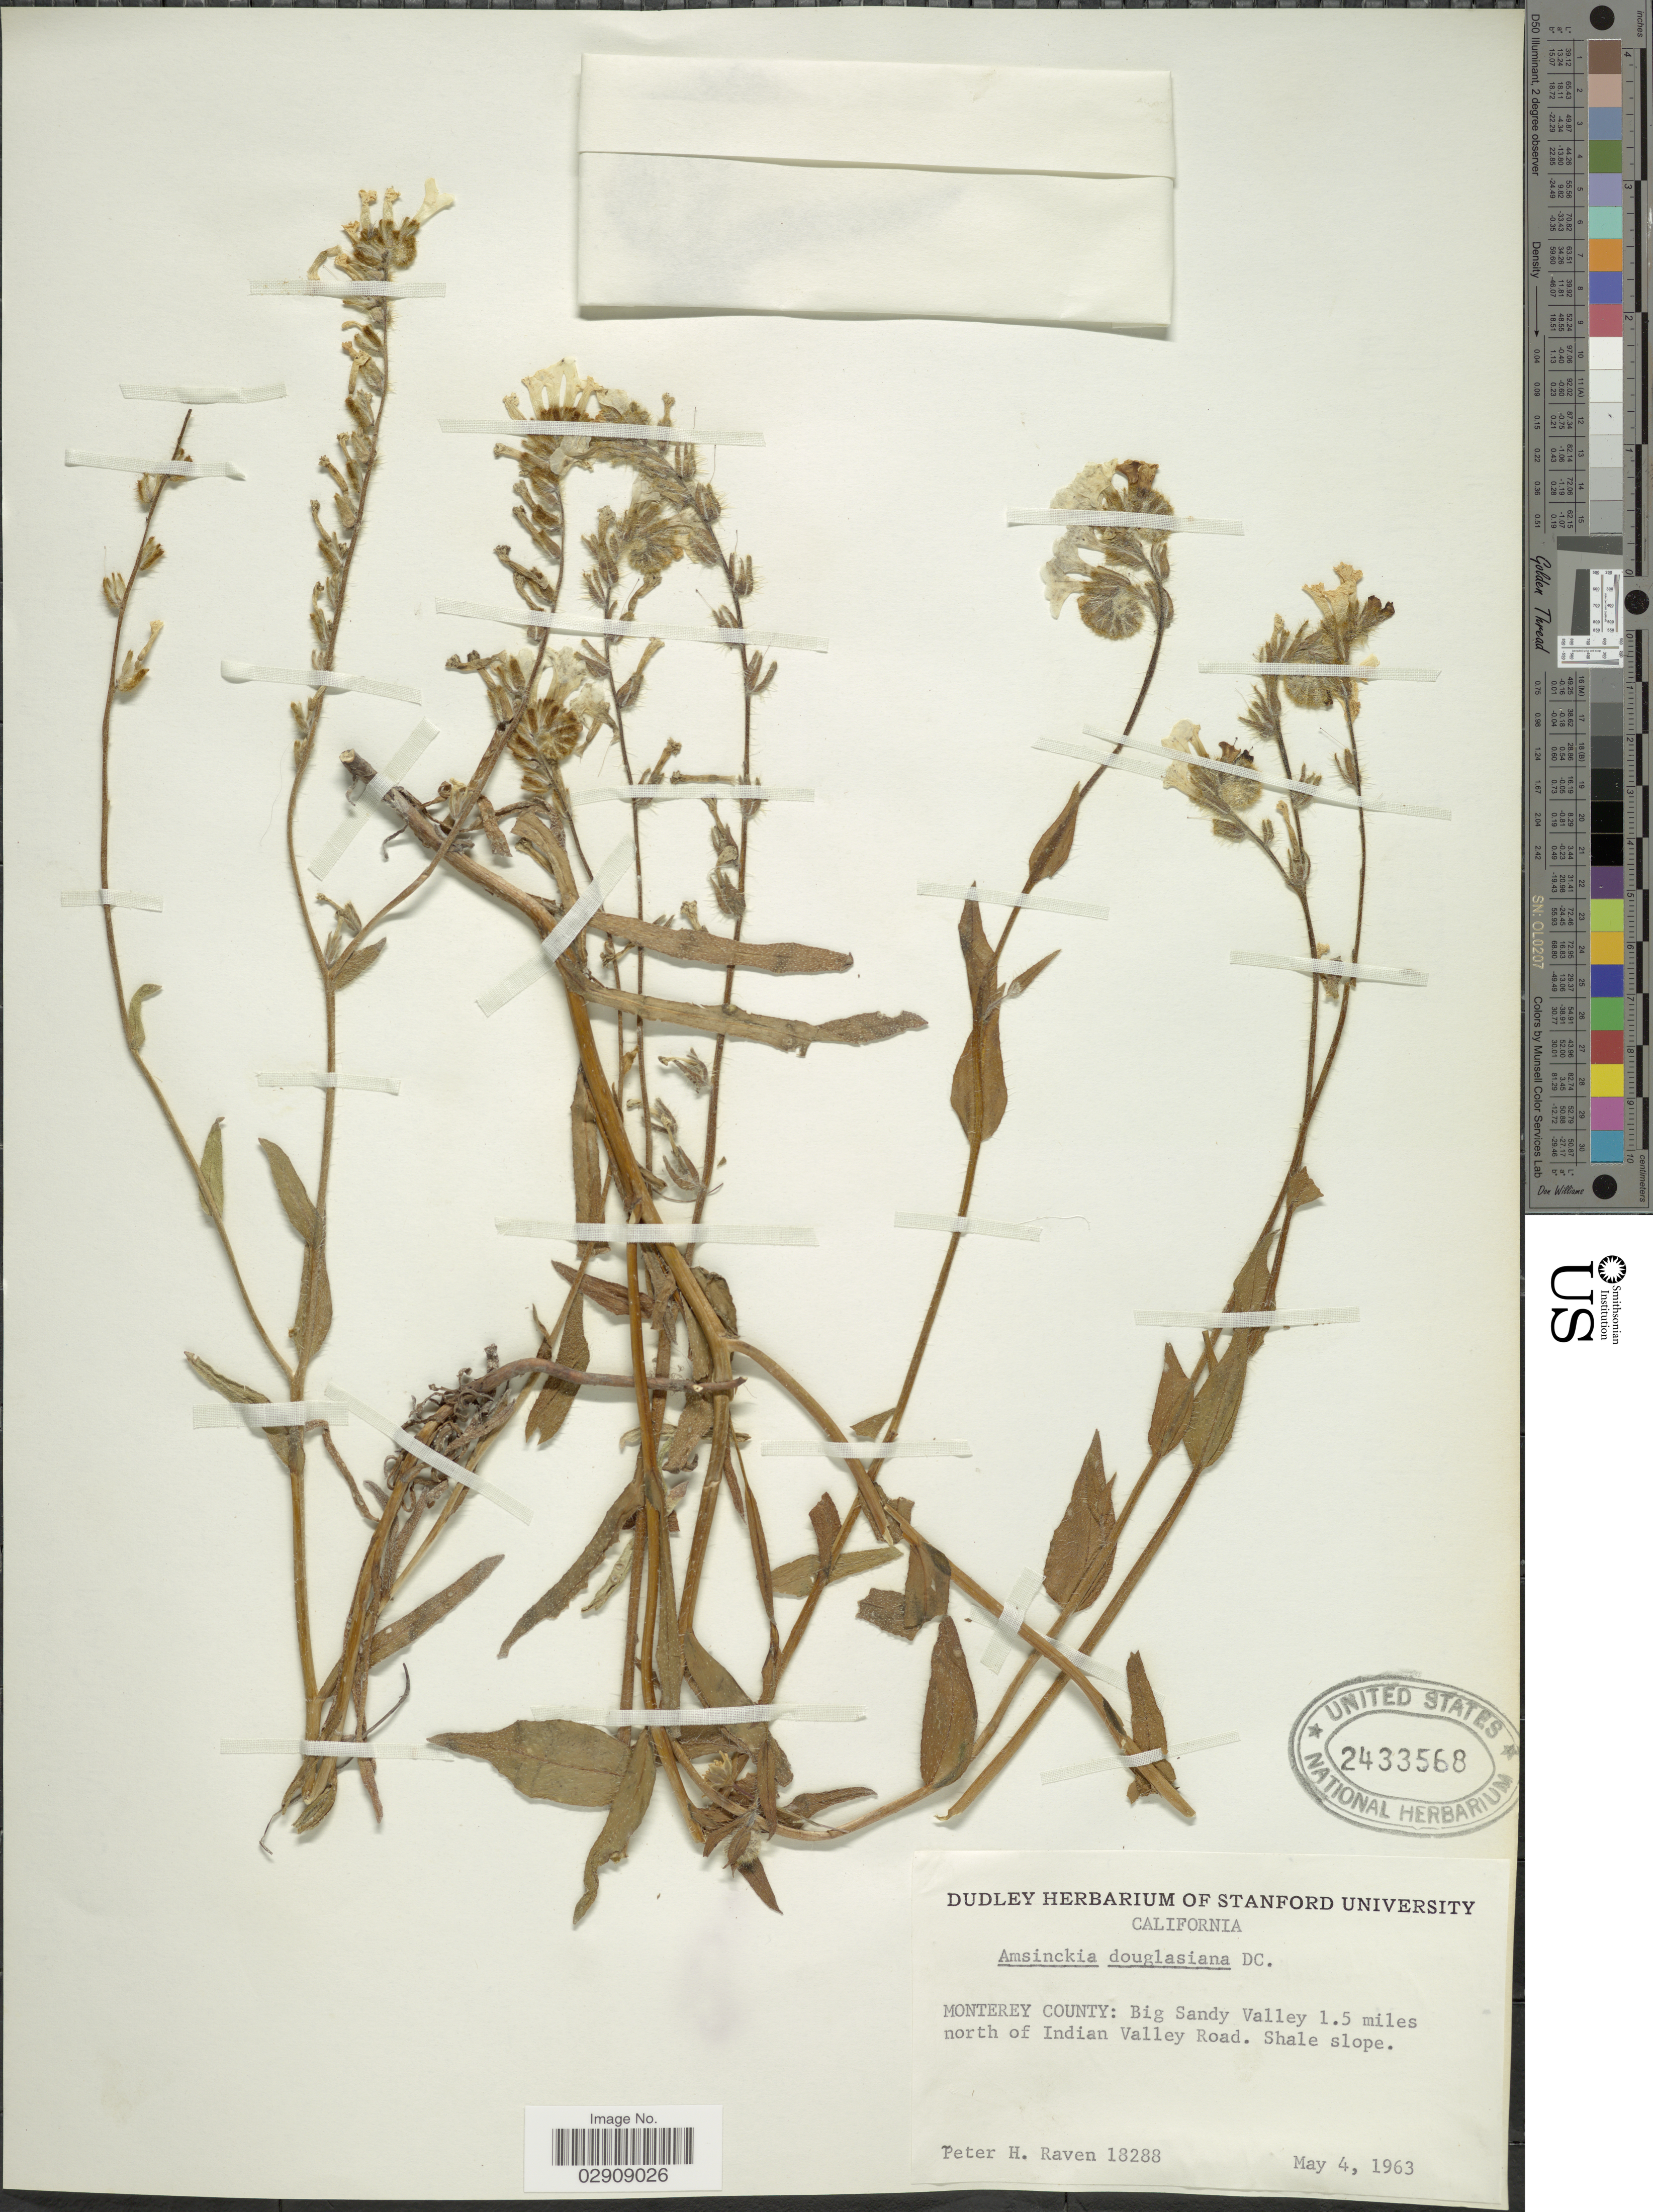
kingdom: Plantae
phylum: Tracheophyta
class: Magnoliopsida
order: Boraginales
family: Boraginaceae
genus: Amsinckia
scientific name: Amsinckia douglasiana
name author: A. DC.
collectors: P. Raven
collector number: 18288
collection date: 1963-05-04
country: United States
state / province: California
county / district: Monterey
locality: Monterey County: Big Sandy Valley 1.5 miles north of Indian Valley Road. Shale slope. California.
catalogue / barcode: US 2433568